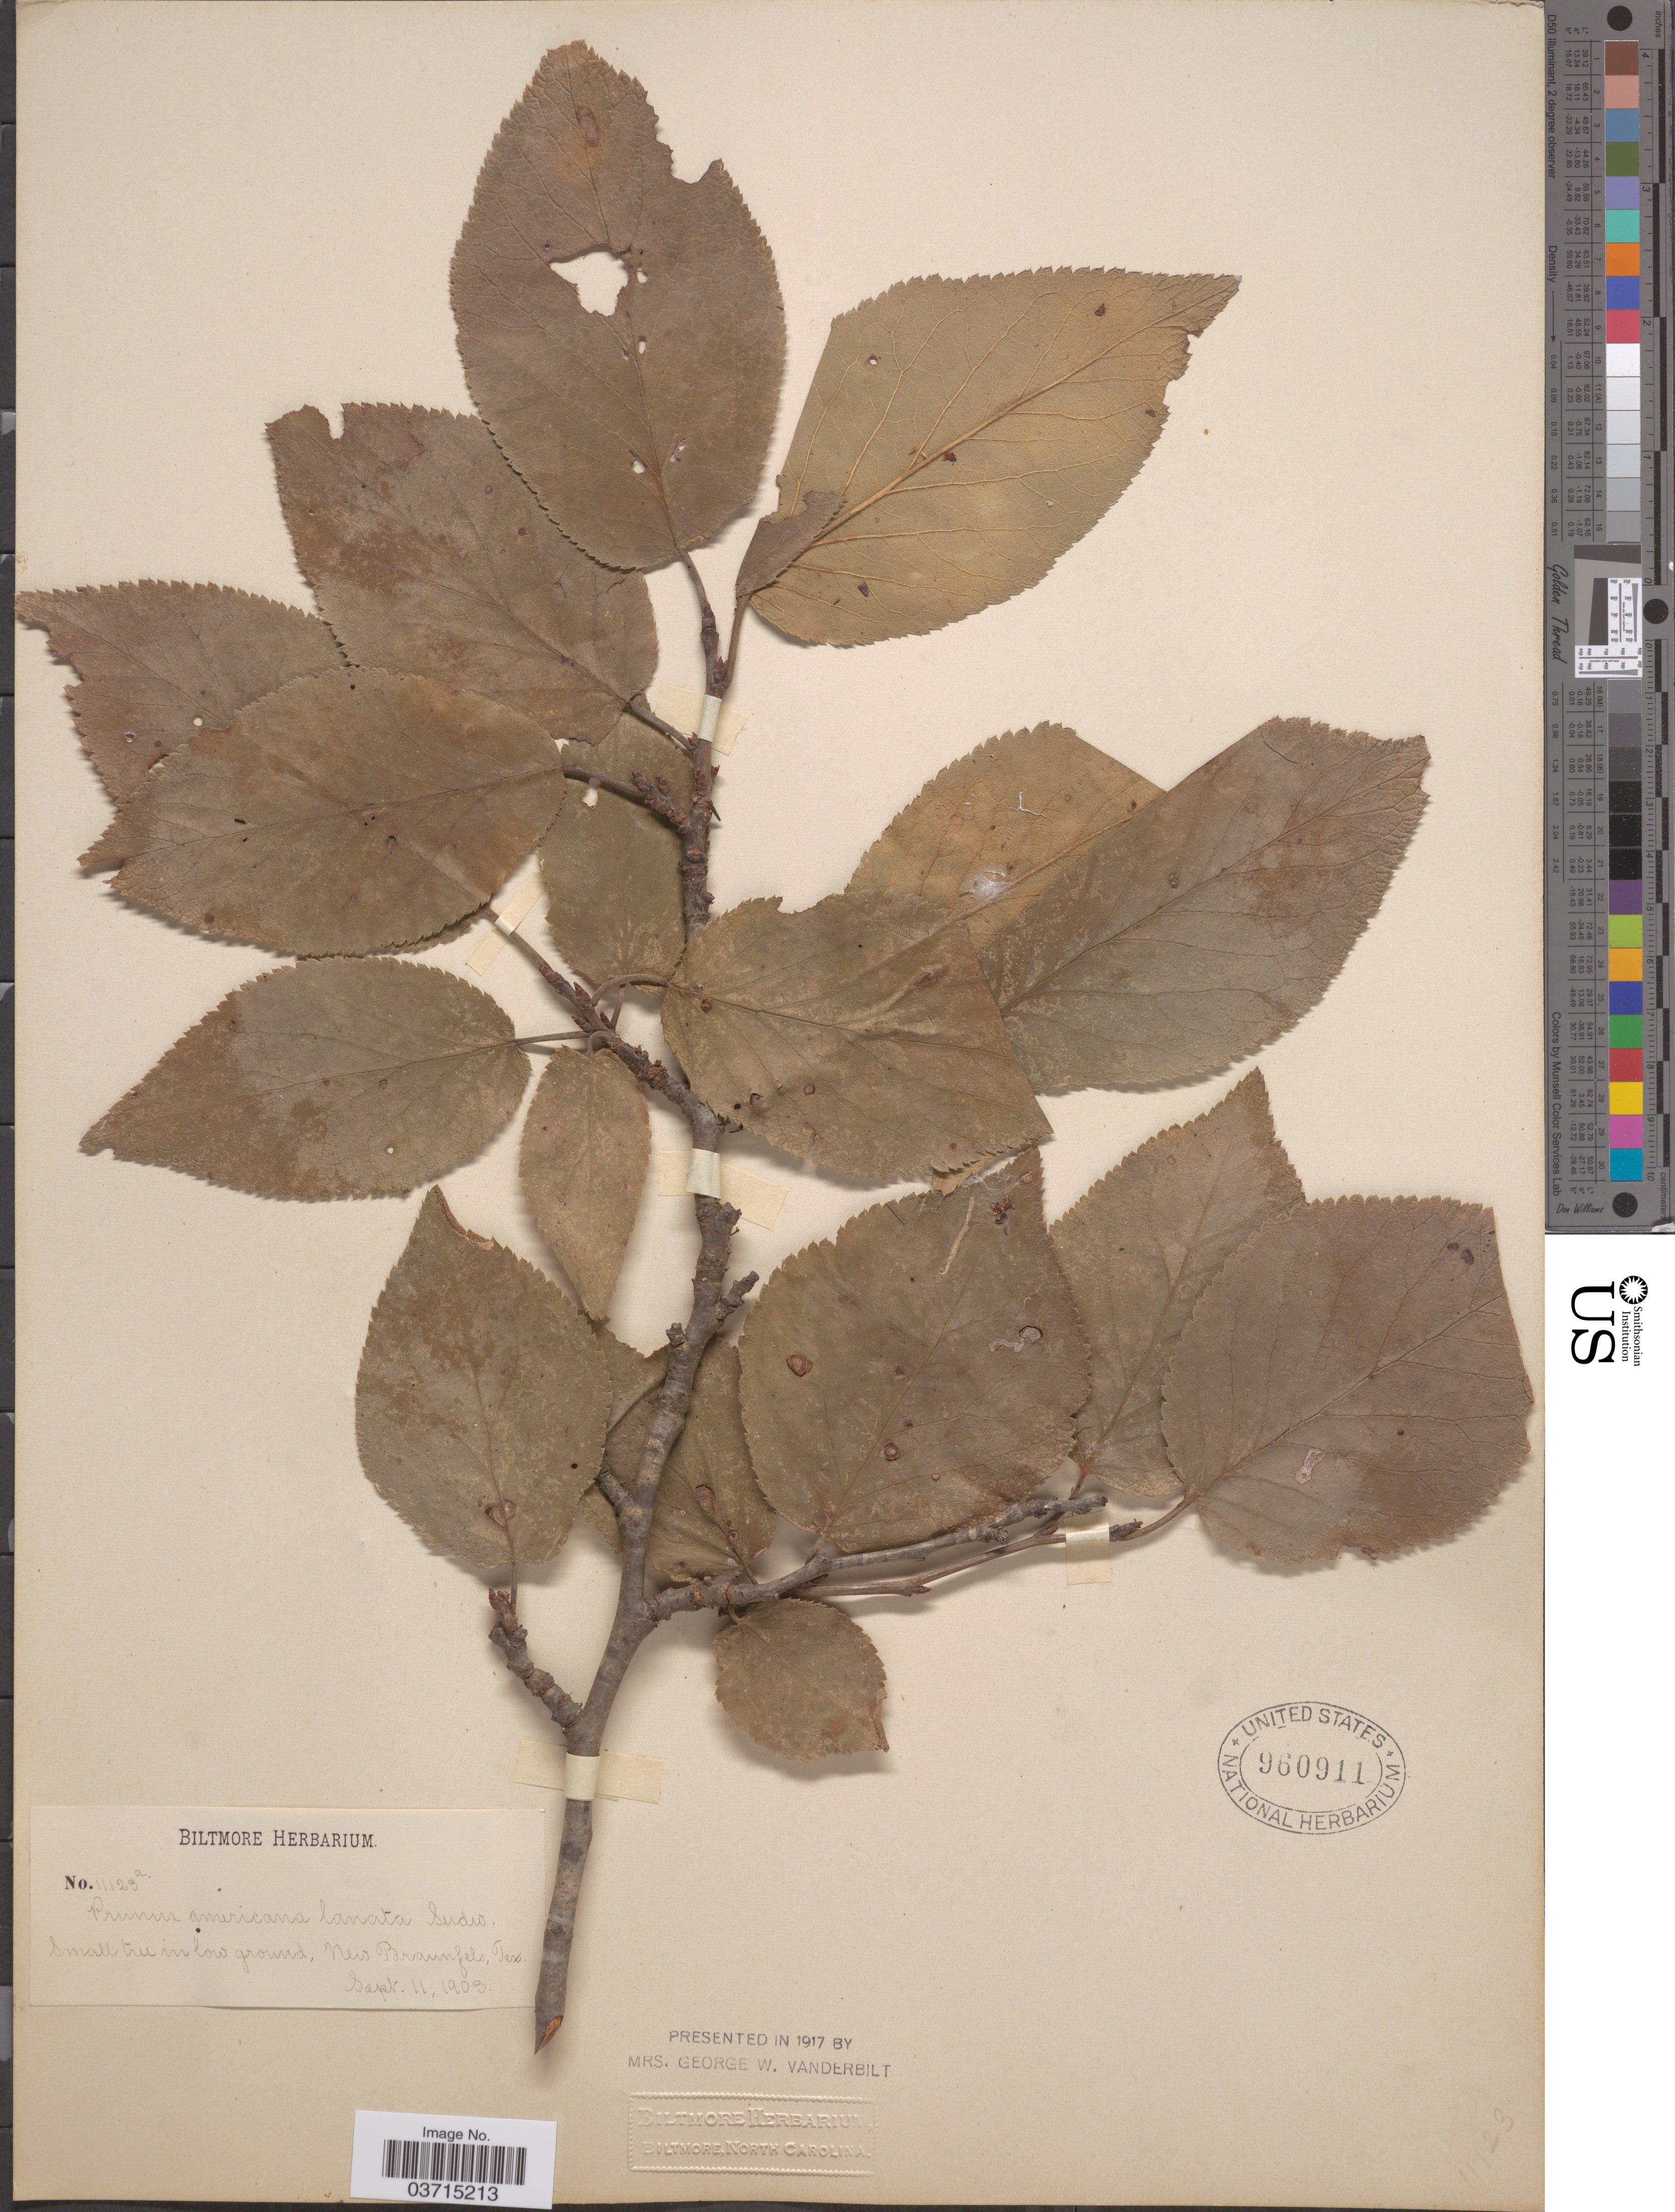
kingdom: Plantae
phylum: Tracheophyta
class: Magnoliopsida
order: Rosales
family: Rosaceae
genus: Prunus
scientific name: Prunus americana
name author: Marshall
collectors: ex herb. Biltmore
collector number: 11123a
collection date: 1903-09-11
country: United States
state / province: Texas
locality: New Braunfels.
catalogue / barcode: US 960911